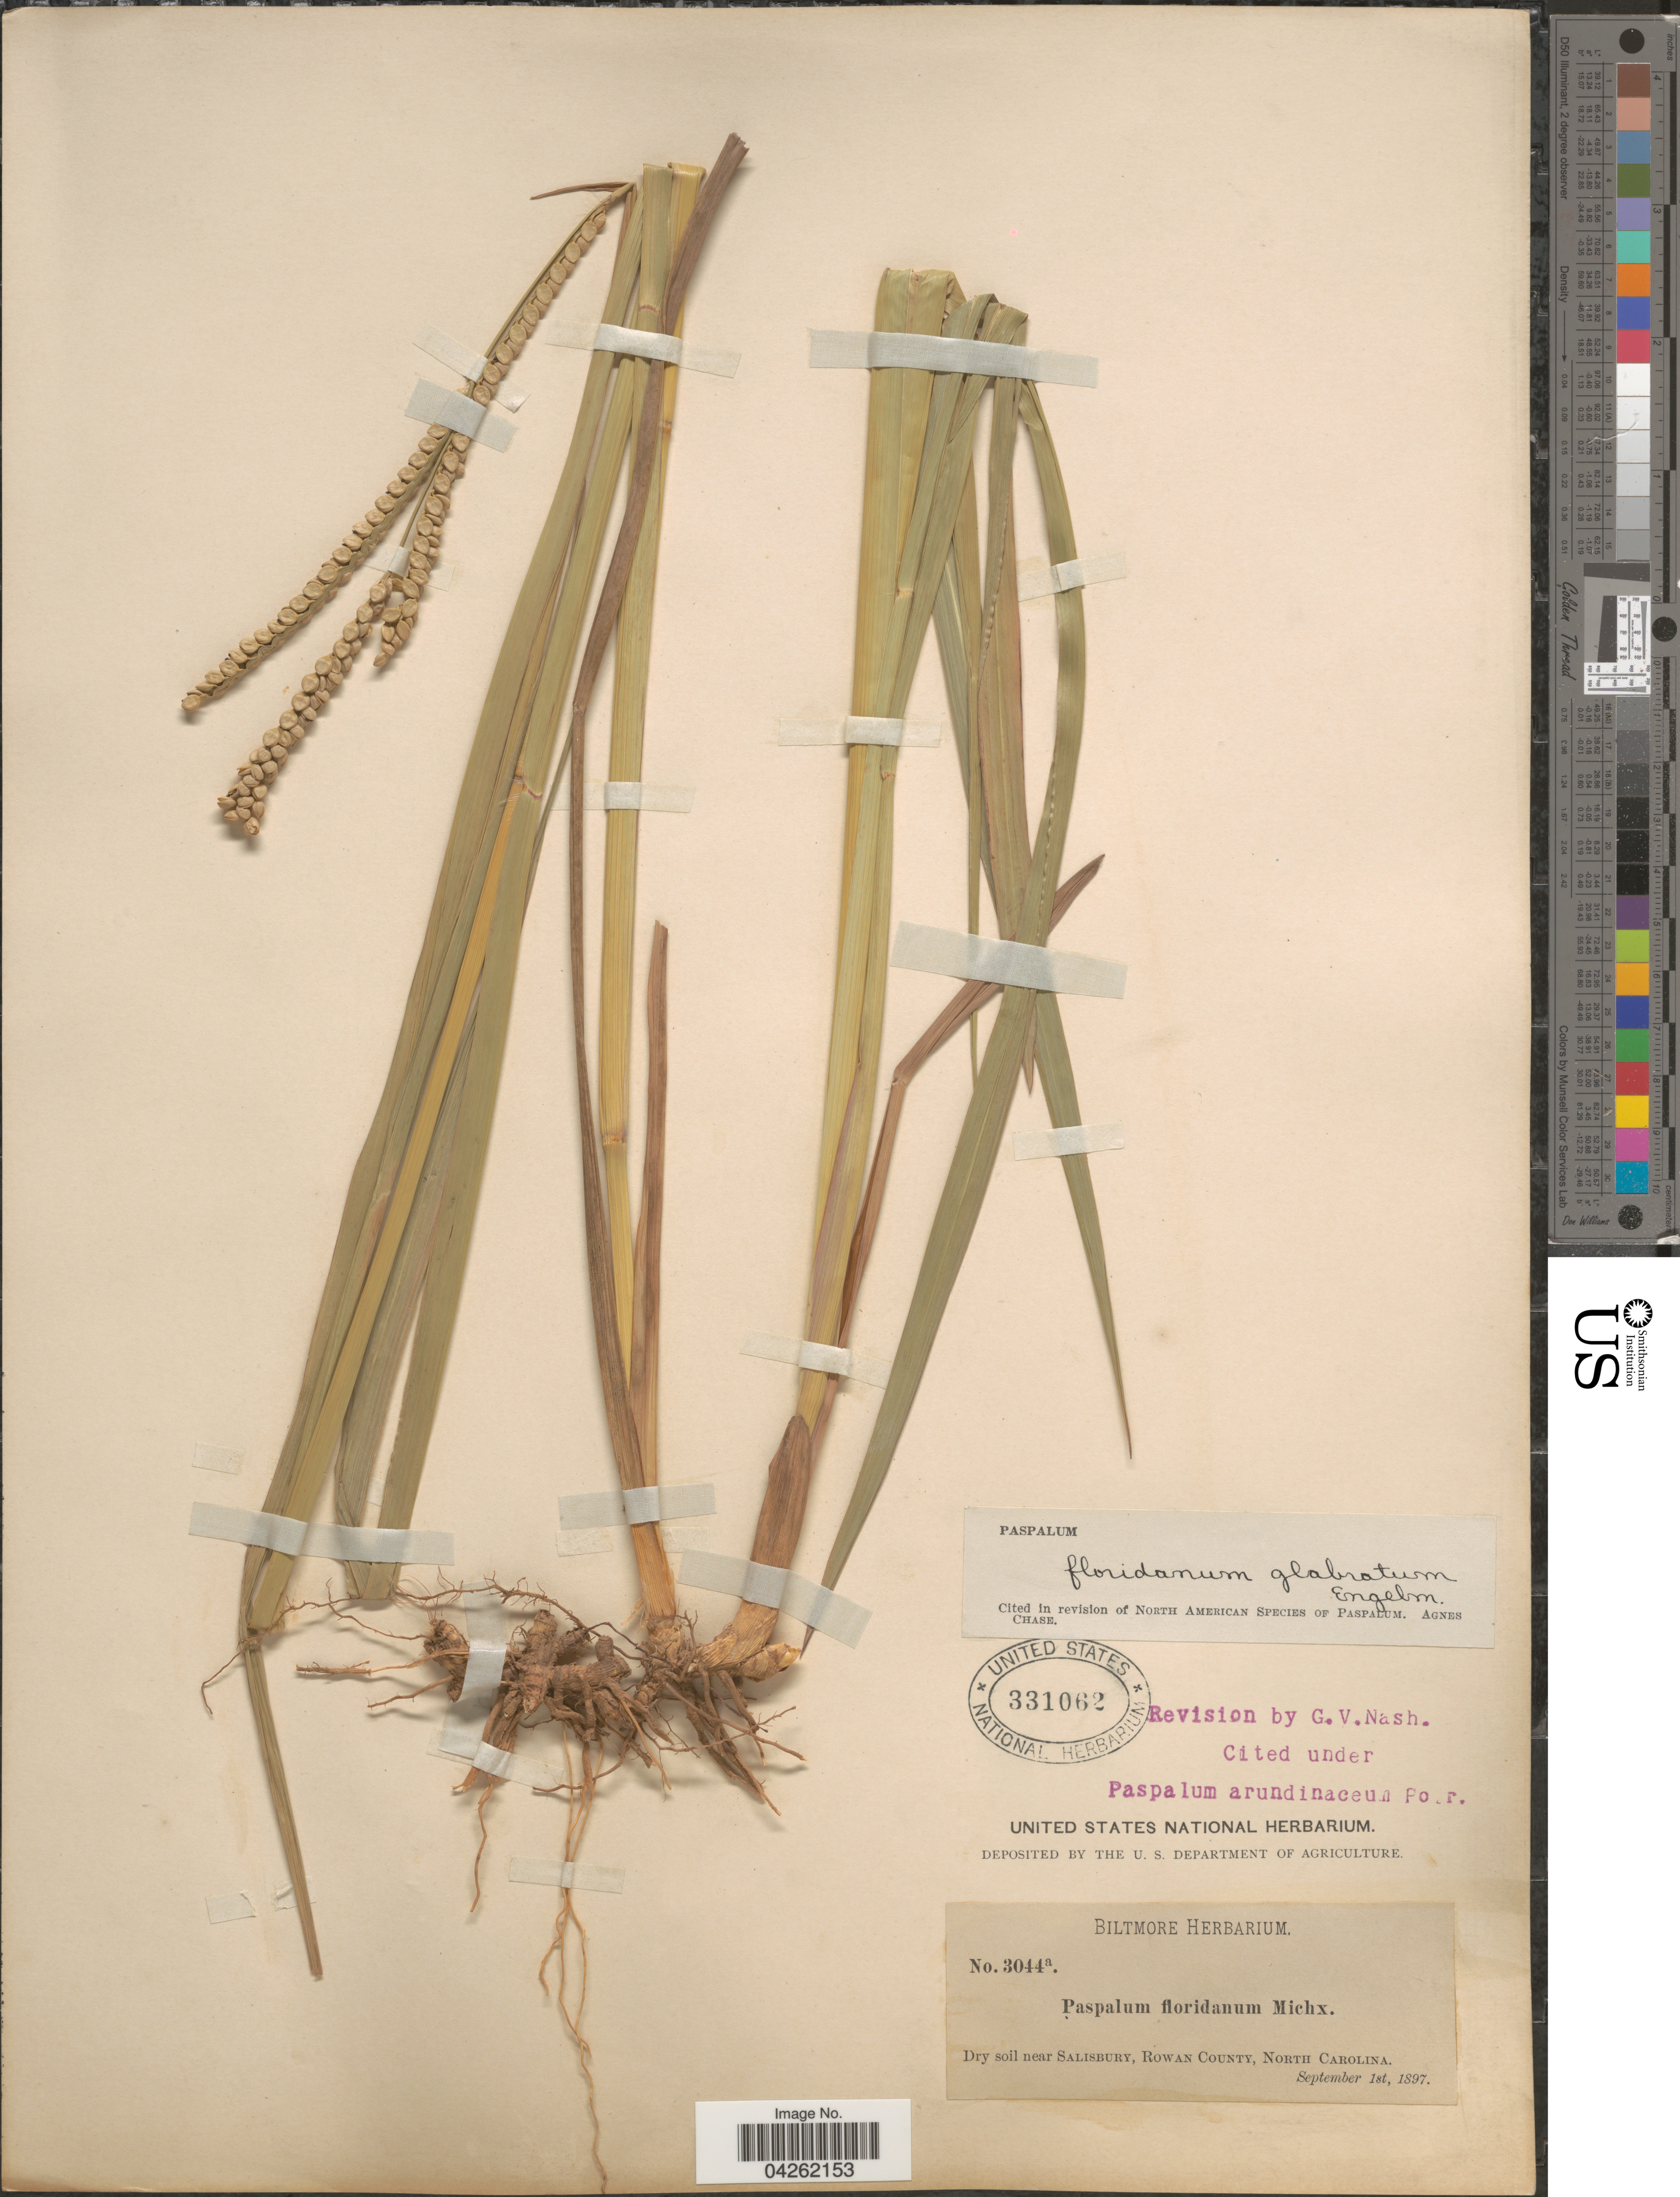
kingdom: Plantae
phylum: Tracheophyta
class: Liliopsida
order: Poales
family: Poaceae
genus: Paspalum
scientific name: Paspalum floridanum var. glabratum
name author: Engelm. ex Vasey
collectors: ex herb. Biltmore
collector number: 3044a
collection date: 1897-09-01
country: United States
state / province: North Carolina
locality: Near Salisbury, Rowan County.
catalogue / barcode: US 331062